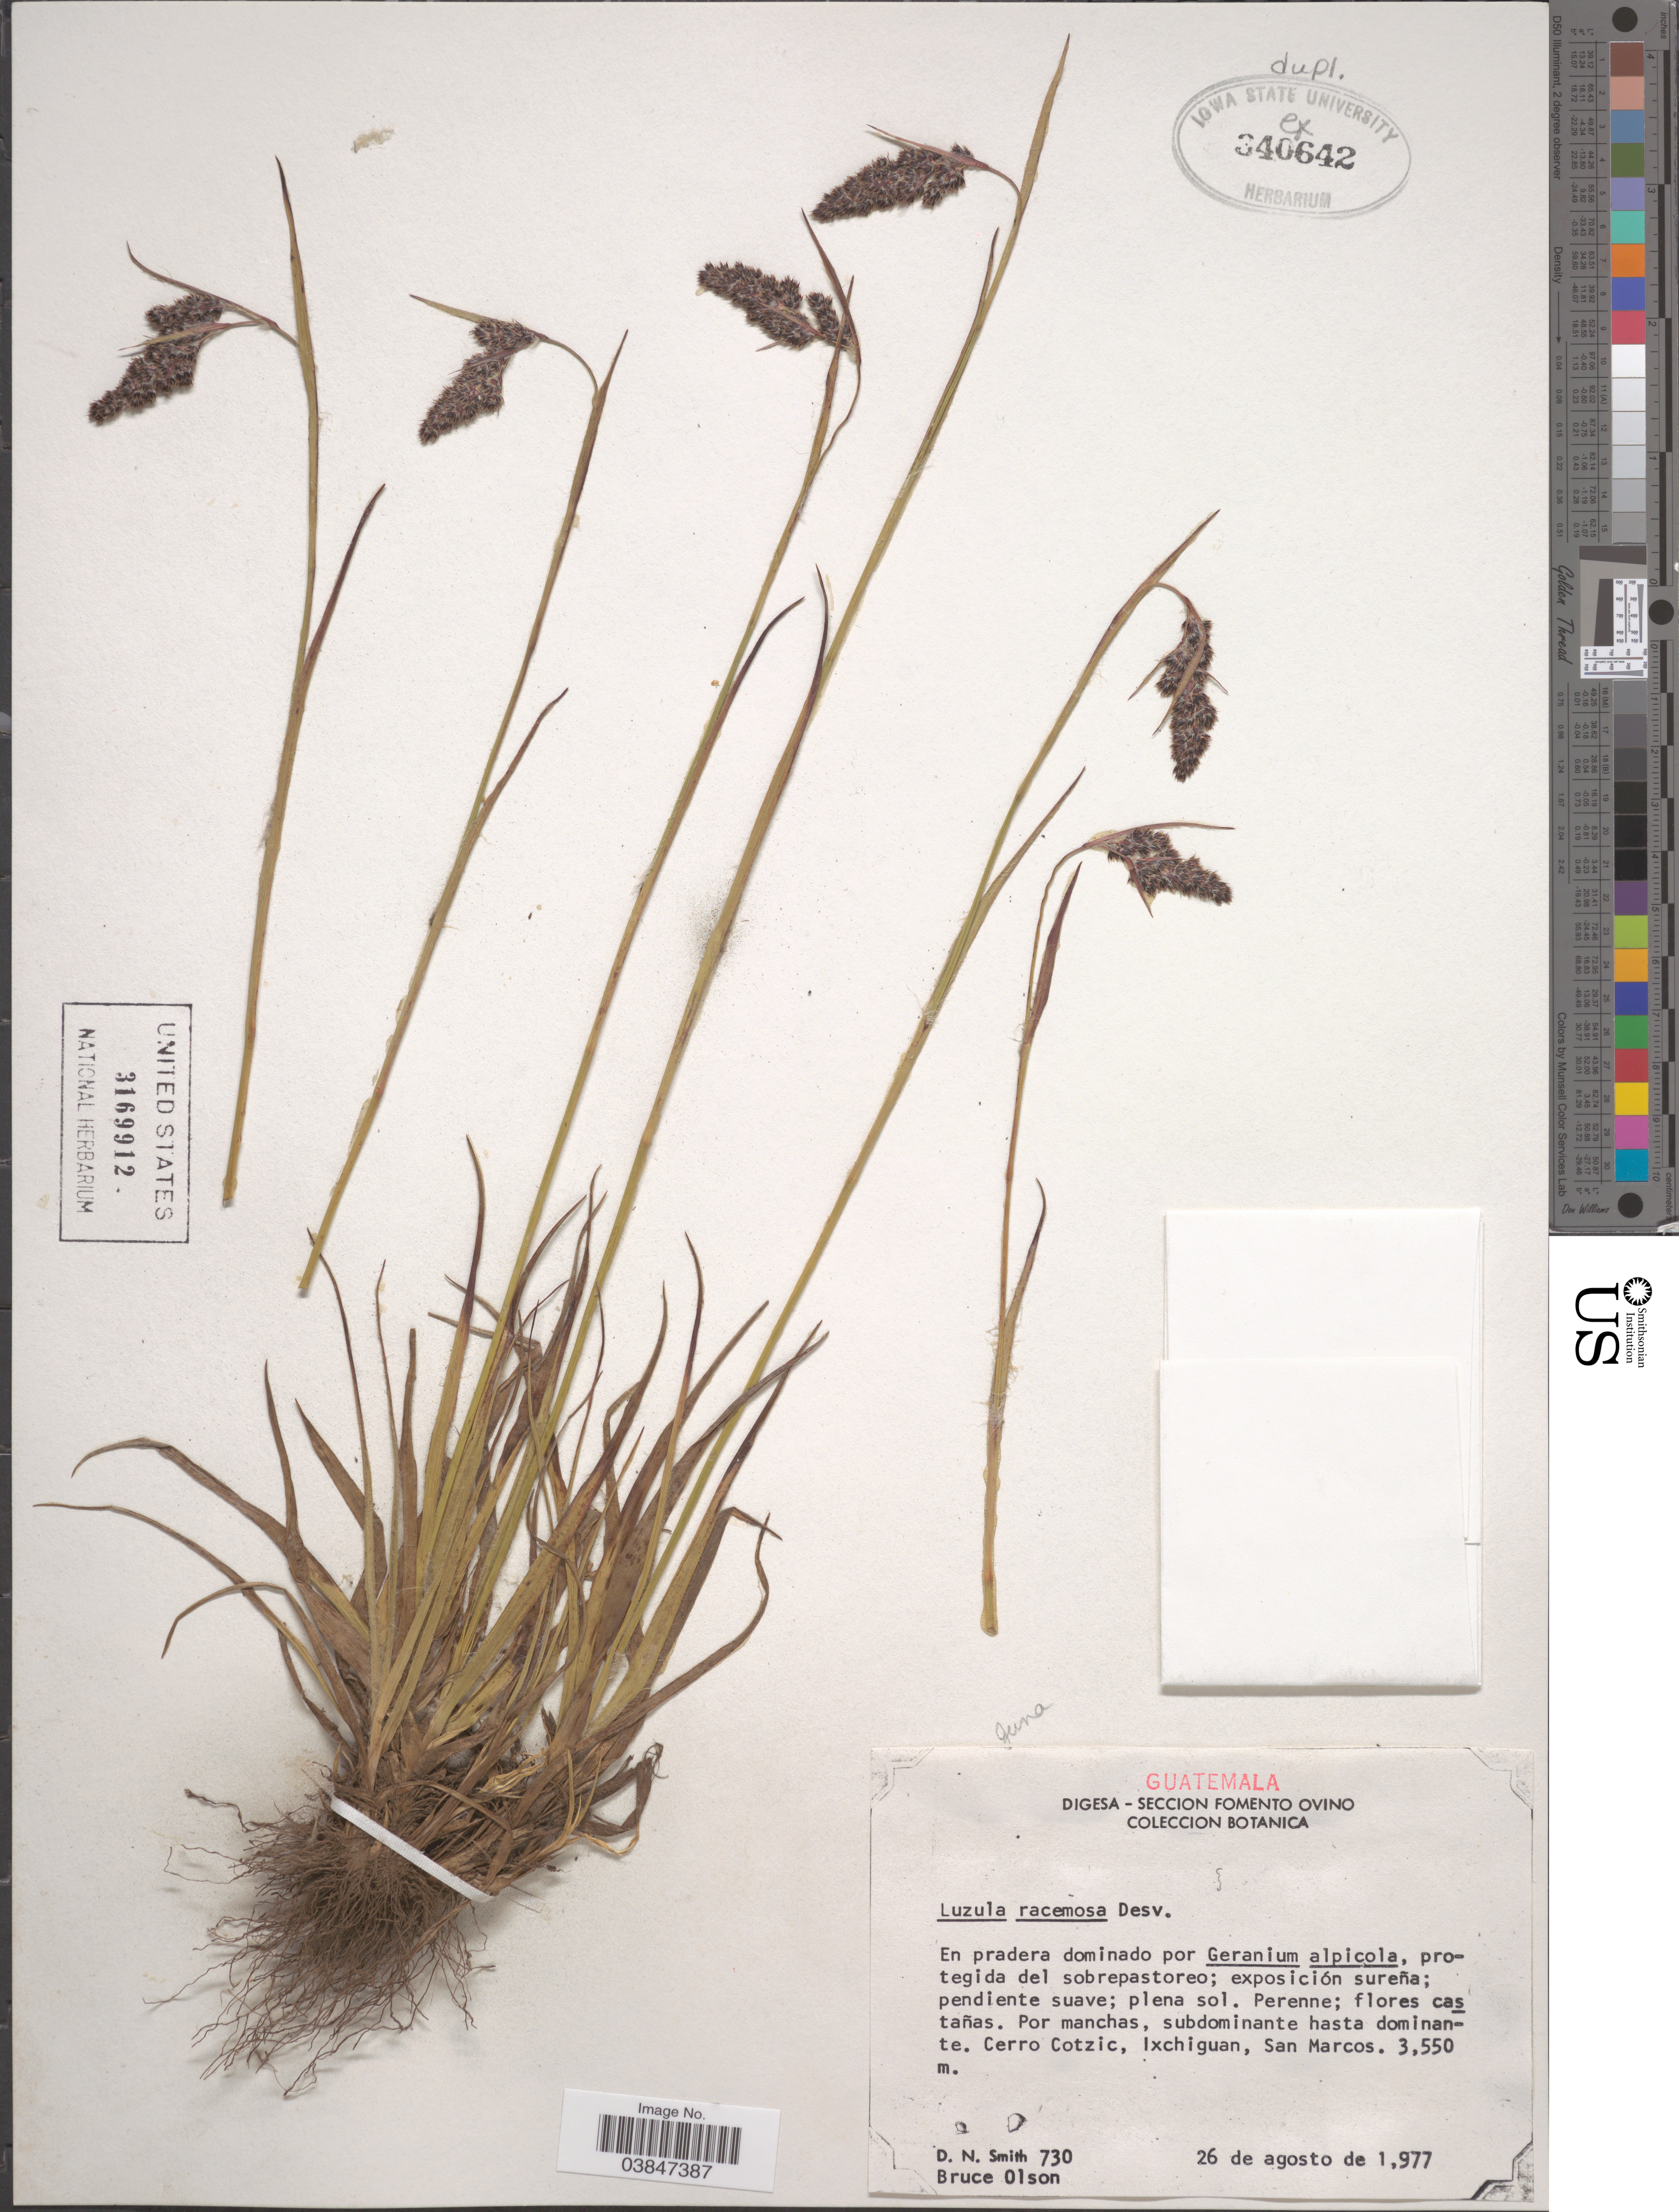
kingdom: Plantae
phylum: Tracheophyta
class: Liliopsida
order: Poales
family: Juncaceae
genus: Luzula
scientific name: Luzula racemosa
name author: Desv.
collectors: D. Smith & B. Olson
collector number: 730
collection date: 1977-08-26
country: Guatemala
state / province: San Marcos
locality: Por manchas, subdominante hasta dominante.Cerro Cotzic, Ixchiguan.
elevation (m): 3550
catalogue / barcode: US 3169912